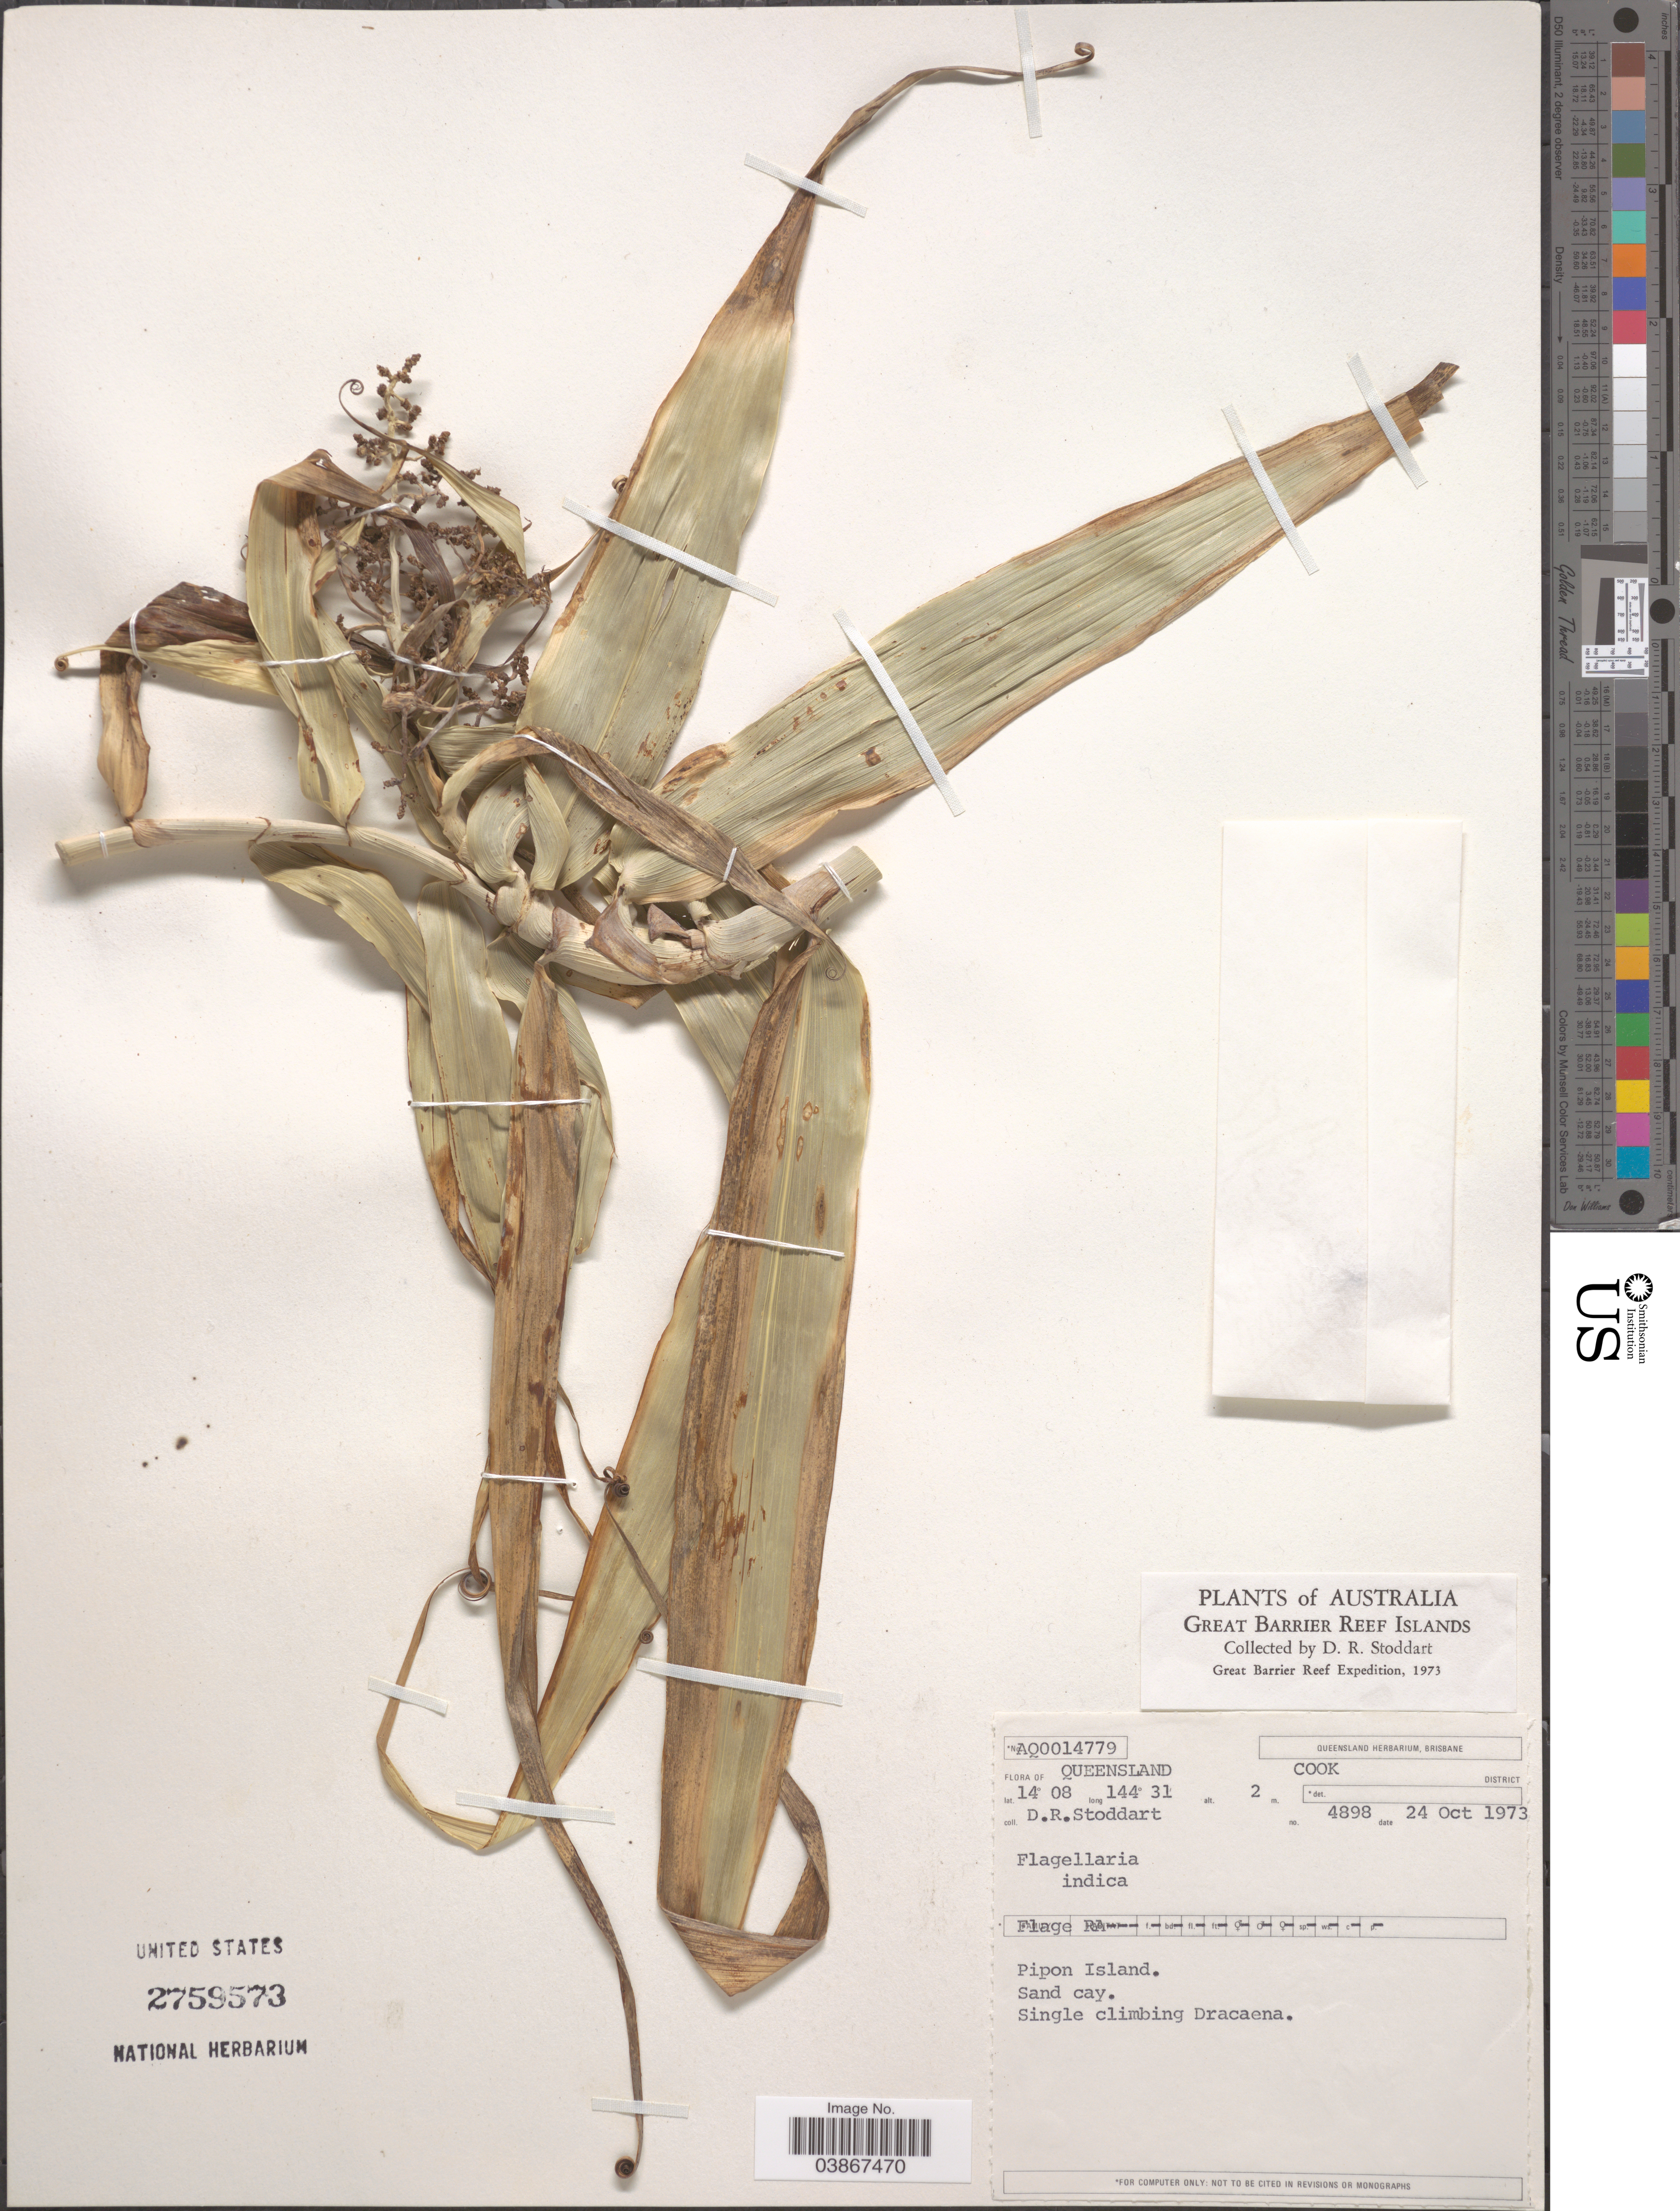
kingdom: Plantae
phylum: Tracheophyta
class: Liliopsida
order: Poales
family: Flagellariaceae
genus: Flagellaria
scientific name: Flagellaria indica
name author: L.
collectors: D. R. Stoddart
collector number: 4898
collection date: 1973-10-24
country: Australia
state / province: Queensland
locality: Great Barrier Reef Islands. Cook District. Pipon Island.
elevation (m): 2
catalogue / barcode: US 2759573